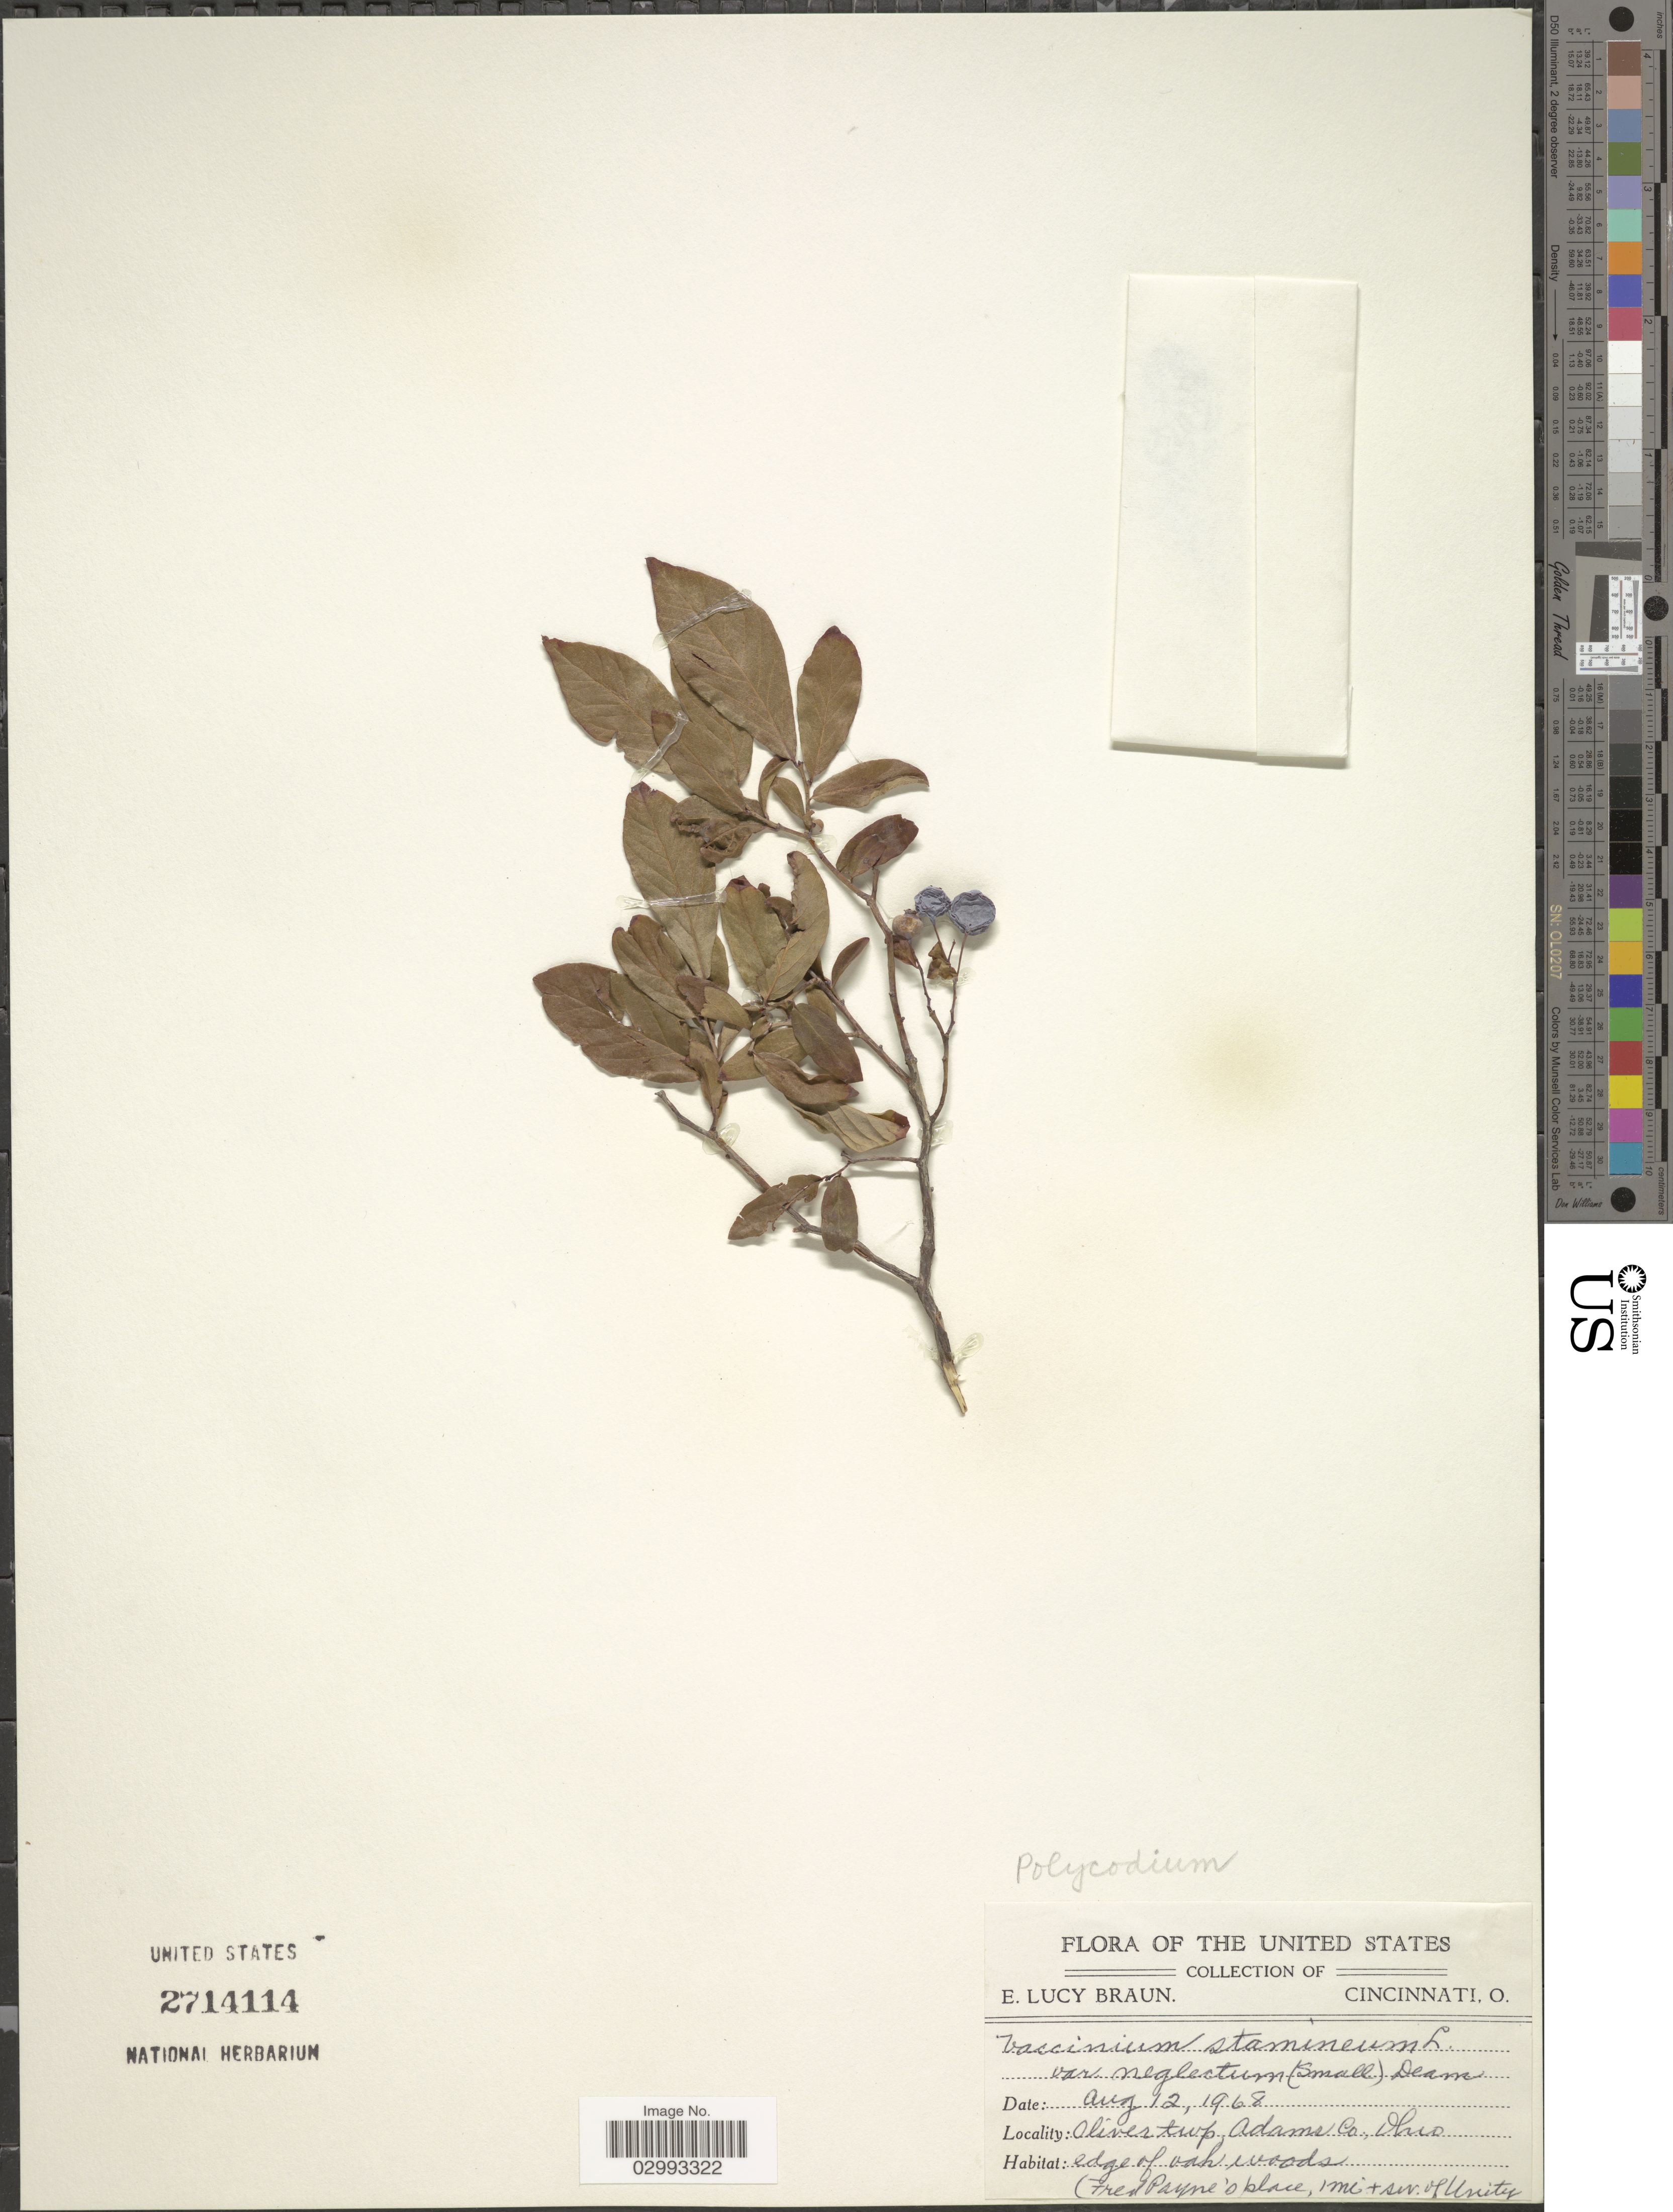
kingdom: Plantae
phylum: Tracheophyta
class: Magnoliopsida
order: Ericales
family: Ericaceae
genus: Polycodium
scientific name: Polycodium stamineum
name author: (L.) Greene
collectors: E. L. Braun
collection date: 1968-08-12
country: United States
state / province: Ohio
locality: Oliver twp., Adams Co.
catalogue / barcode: US 2714114